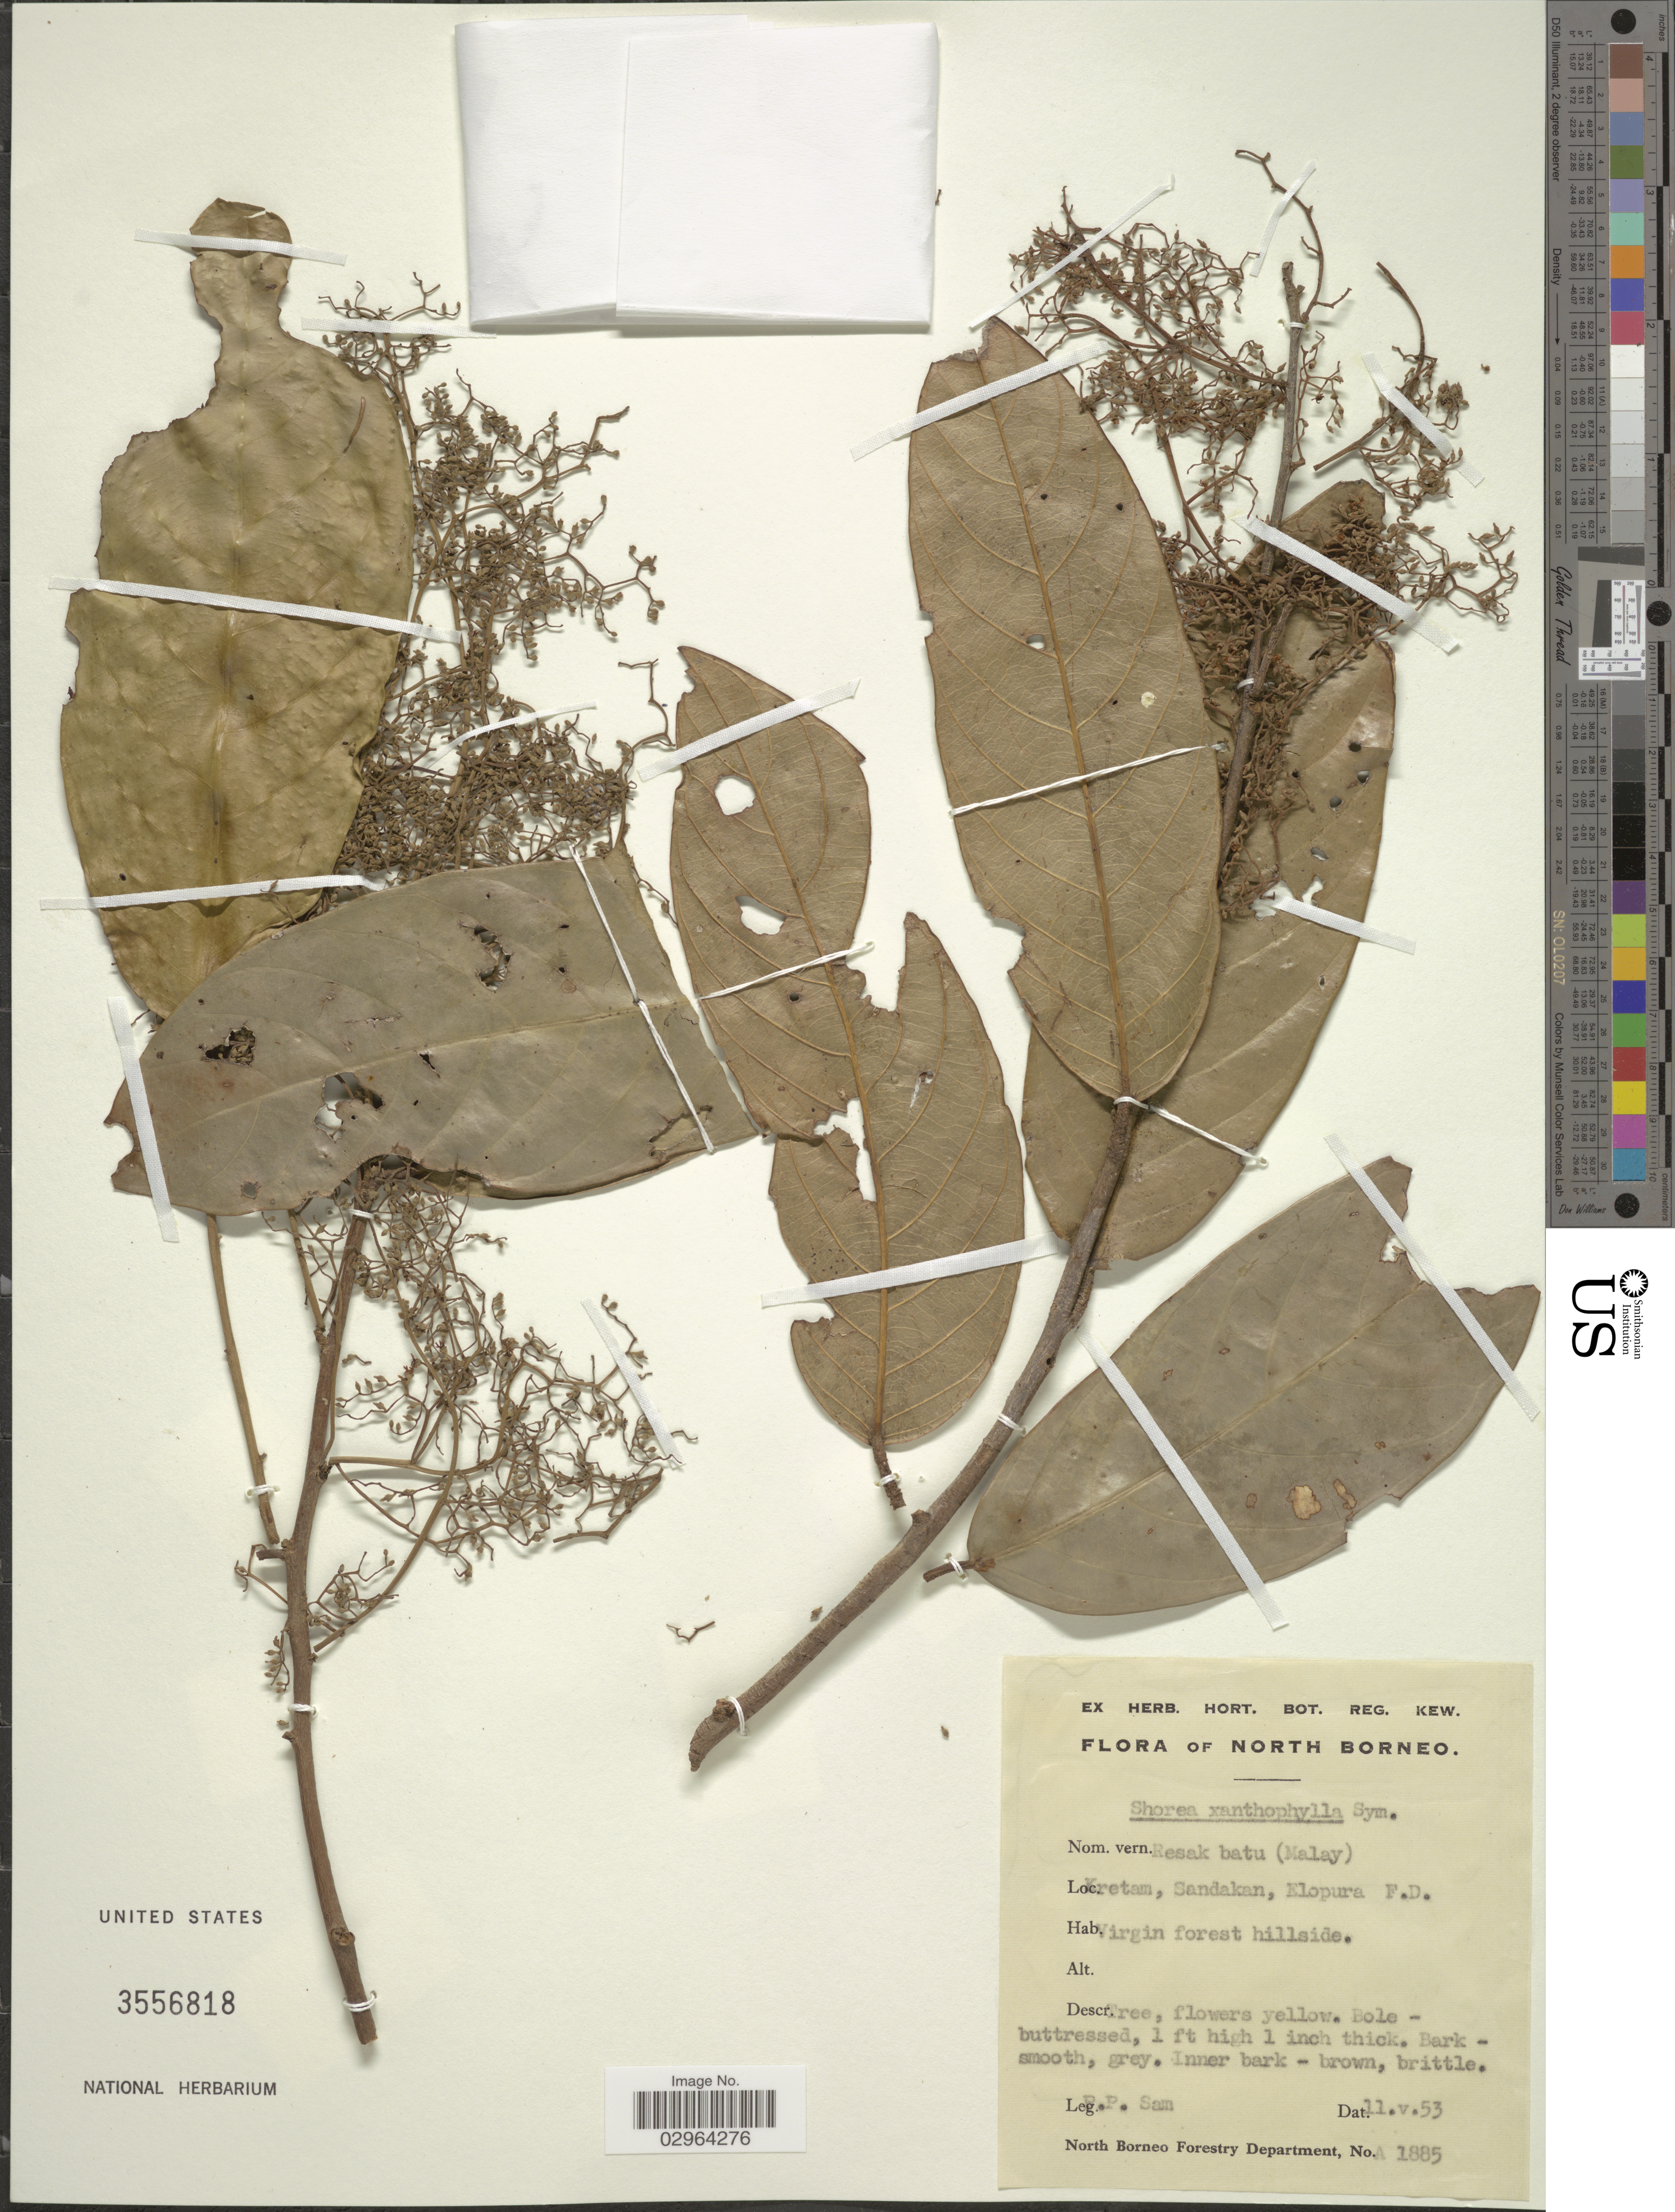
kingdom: Plantae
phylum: Tracheophyta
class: Magnoliopsida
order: Malvales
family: Dipterocarpaceae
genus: Shorea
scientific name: Shorea xanthophylla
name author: Symington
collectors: P.P. Sam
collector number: A1885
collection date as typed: Transcribed d/m/y: 11/5/53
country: Malaysia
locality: North Borneo. Kretam, Sandakan, Elopura F.D.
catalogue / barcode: US 3556818